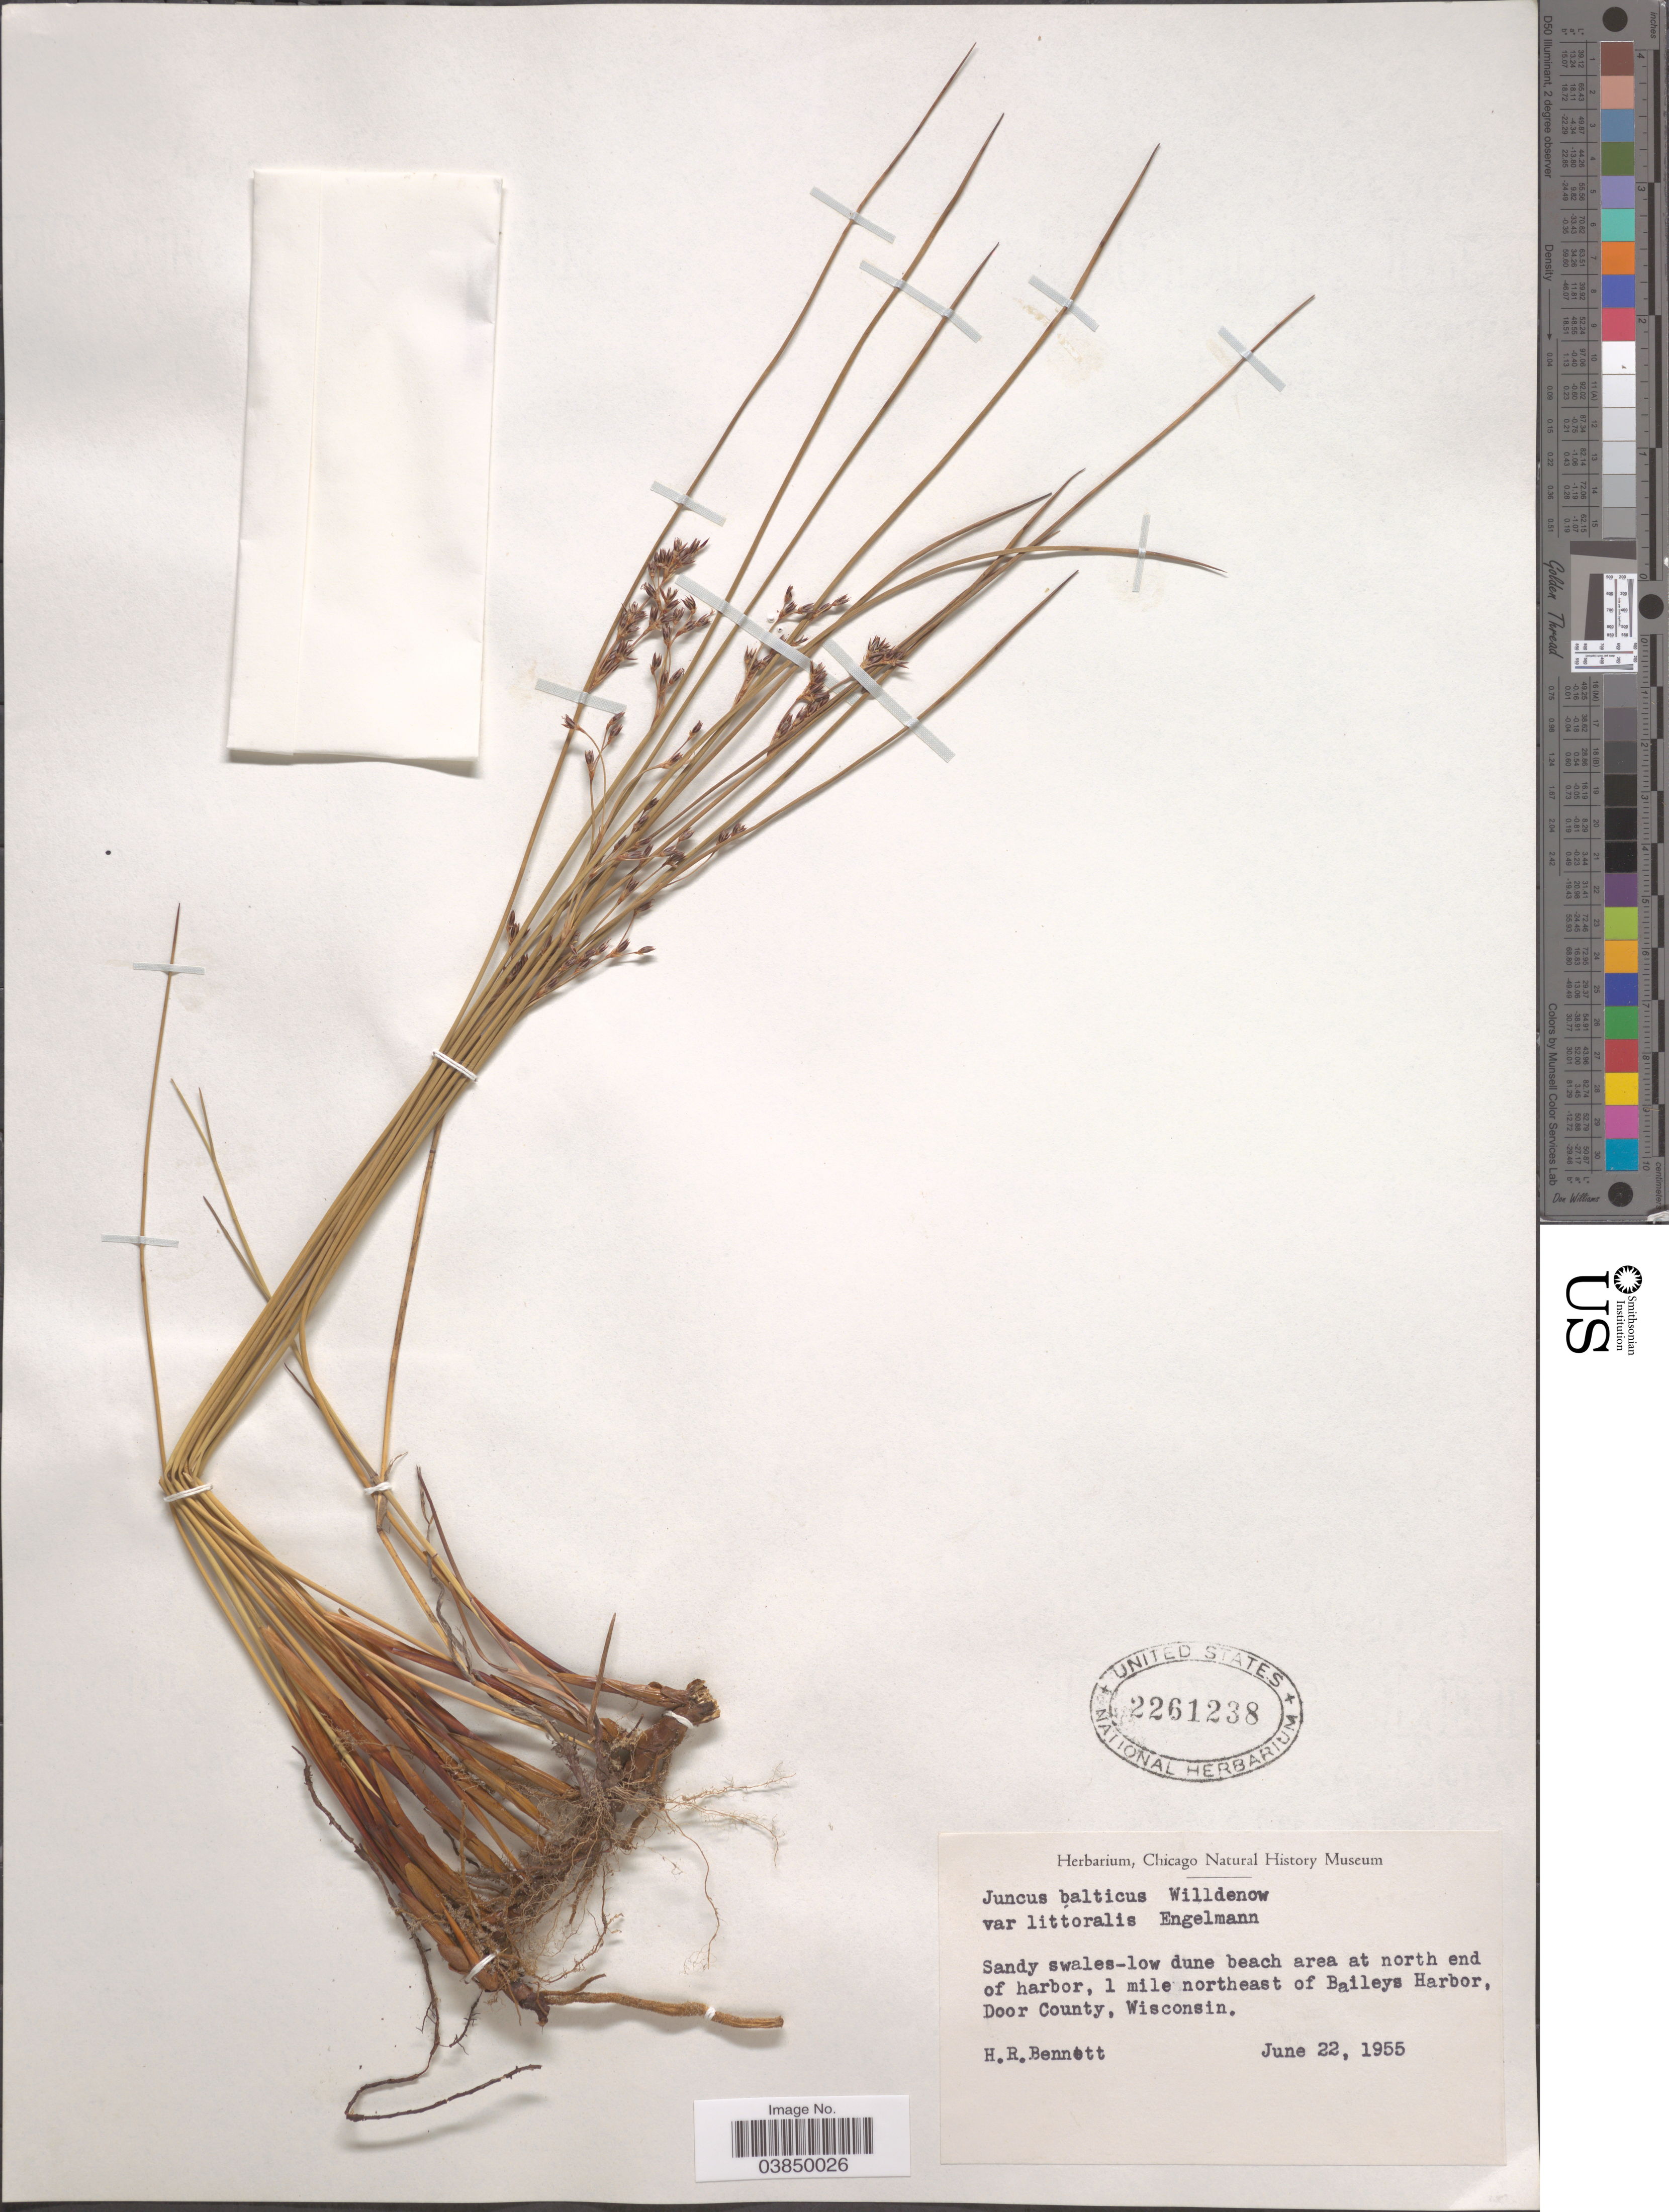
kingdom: Plantae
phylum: Tracheophyta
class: Liliopsida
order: Poales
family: Juncaceae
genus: Juncus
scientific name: Juncus balticus var. littoralis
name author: Engelm.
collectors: H. R. Bennett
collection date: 1955-06-22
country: United States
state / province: Wisconsin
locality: Beach area at north end of harbor, 1 mile northeast of Baileys Harbor, Door County.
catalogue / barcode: US 2261238